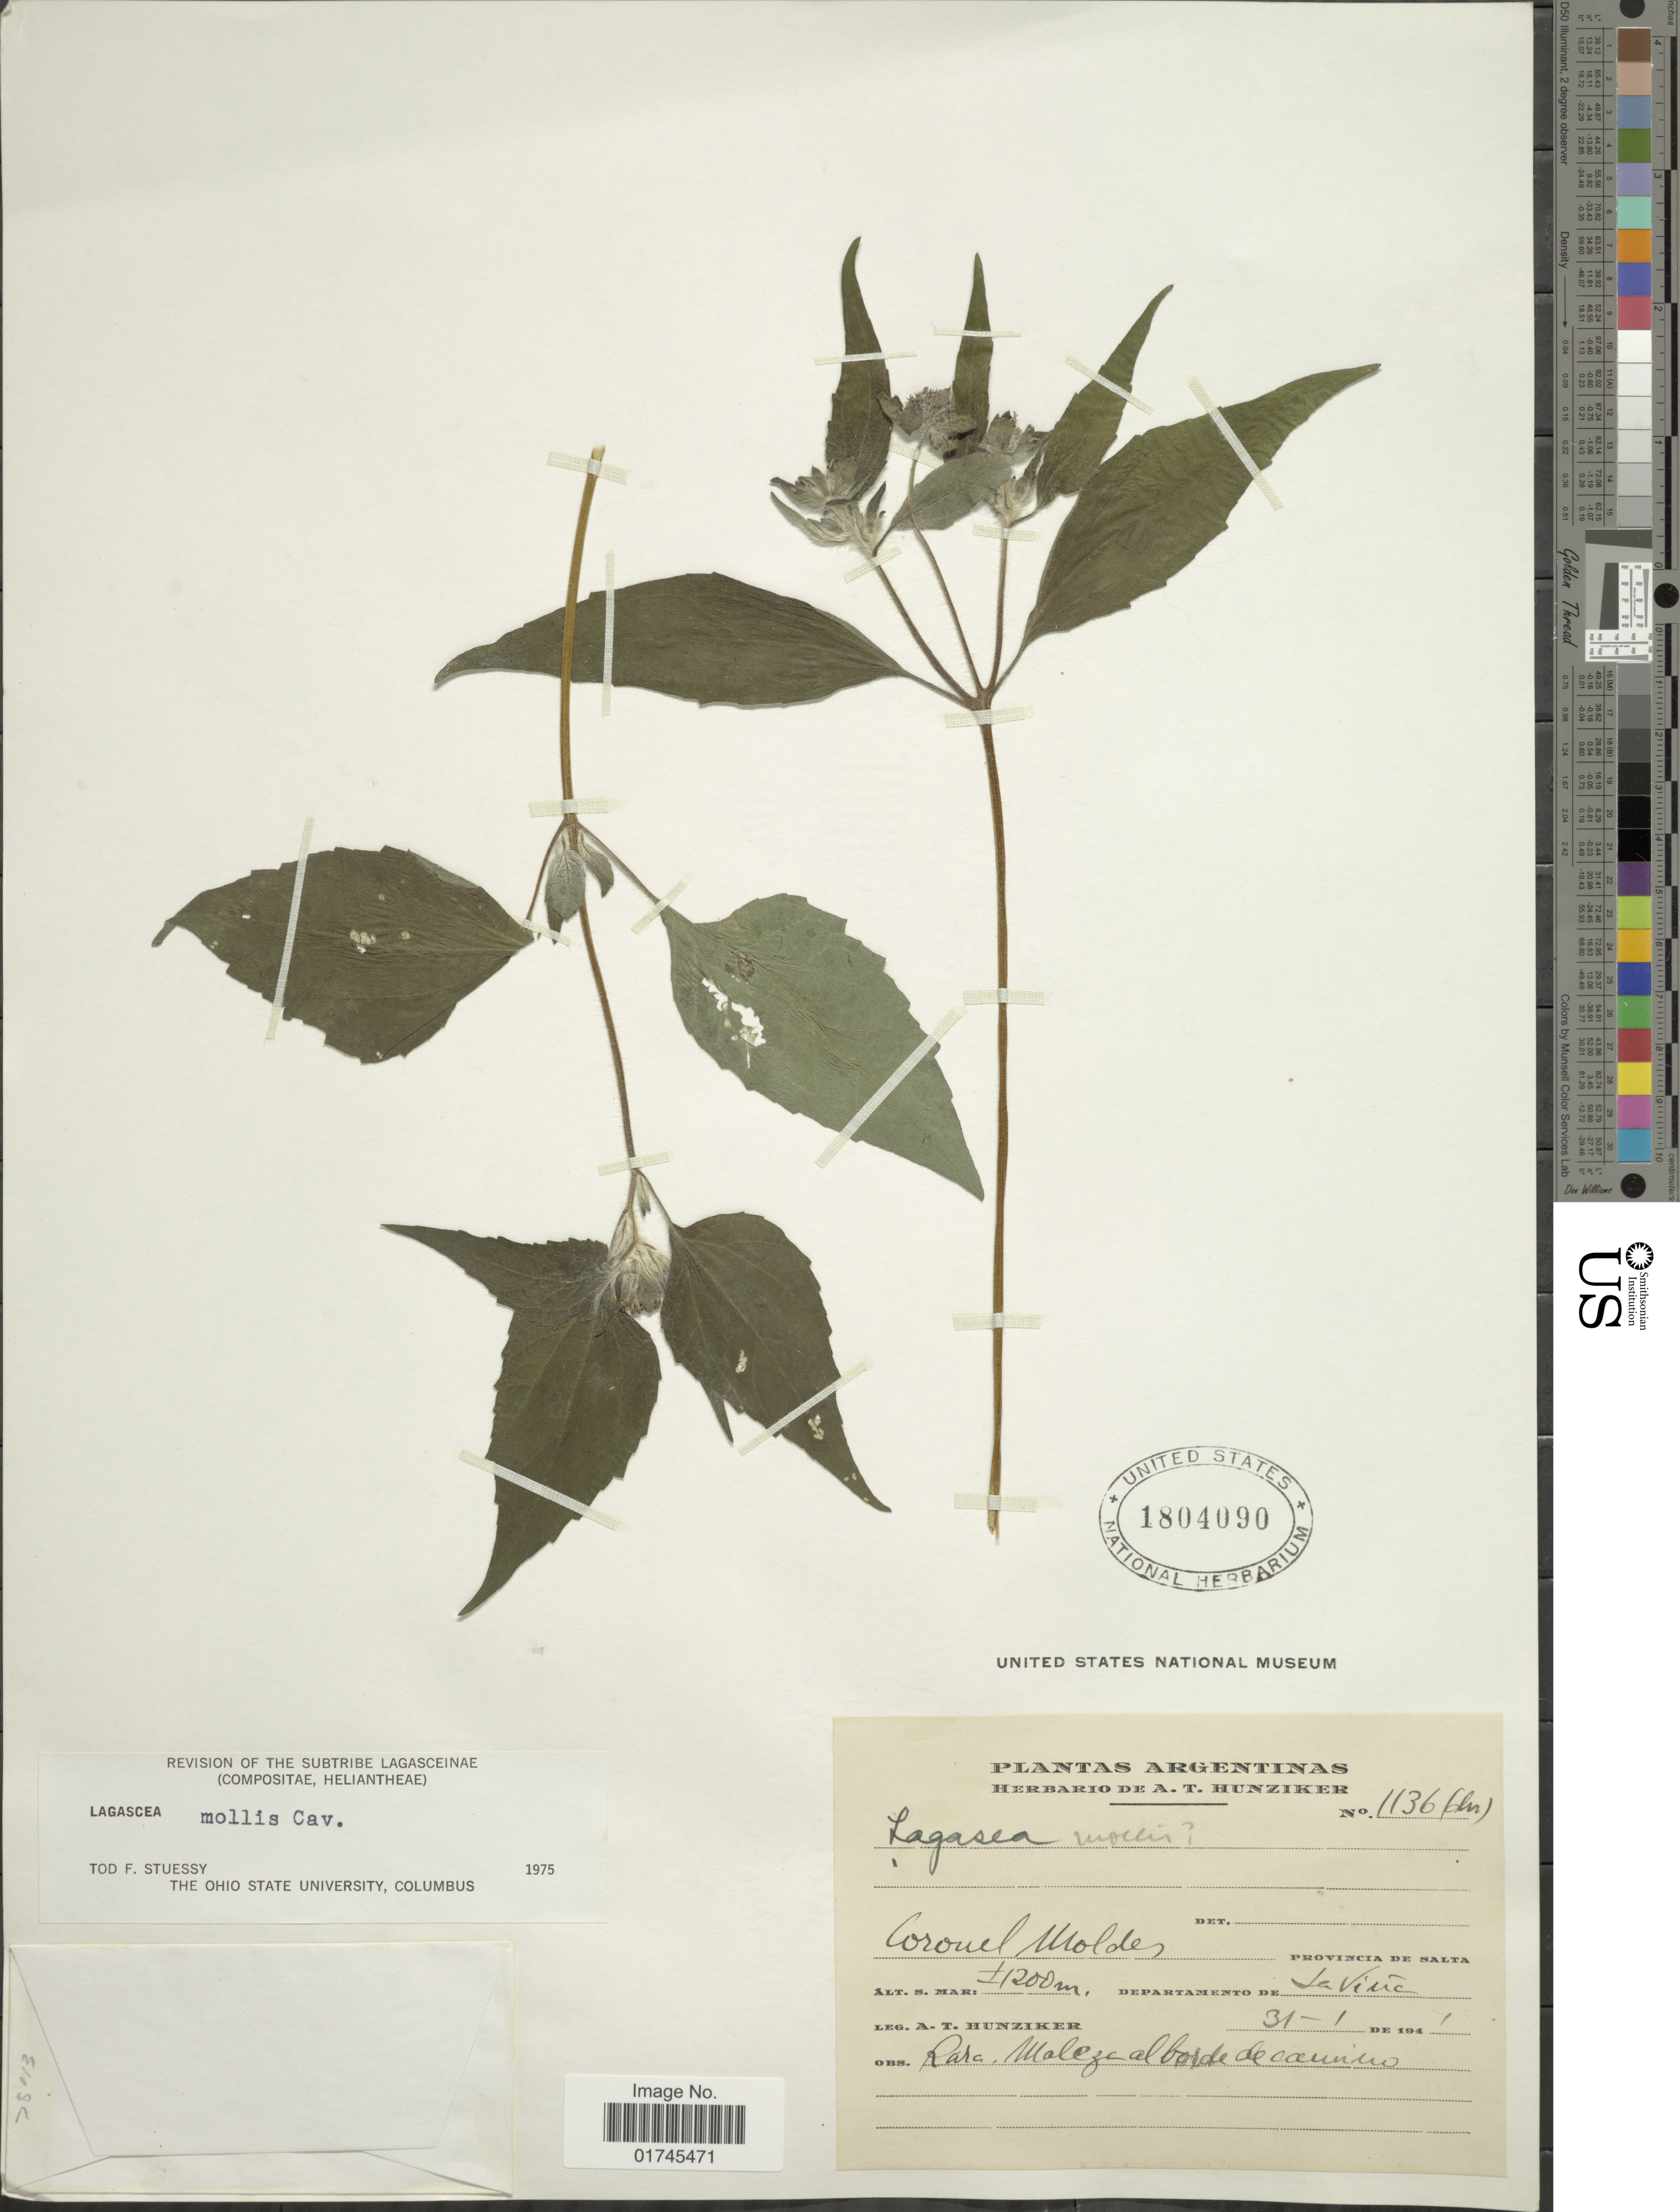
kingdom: Plantae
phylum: Tracheophyta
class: Magnoliopsida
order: Asterales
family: Asteraceae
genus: Lagascea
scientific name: Lagascea mollis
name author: Cav.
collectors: A. T. Hunziker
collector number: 1136 !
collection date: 1941-01-31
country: Argentina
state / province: Salta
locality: Coronel Modles, Departamento de La Visie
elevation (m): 1200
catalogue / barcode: US 1804090